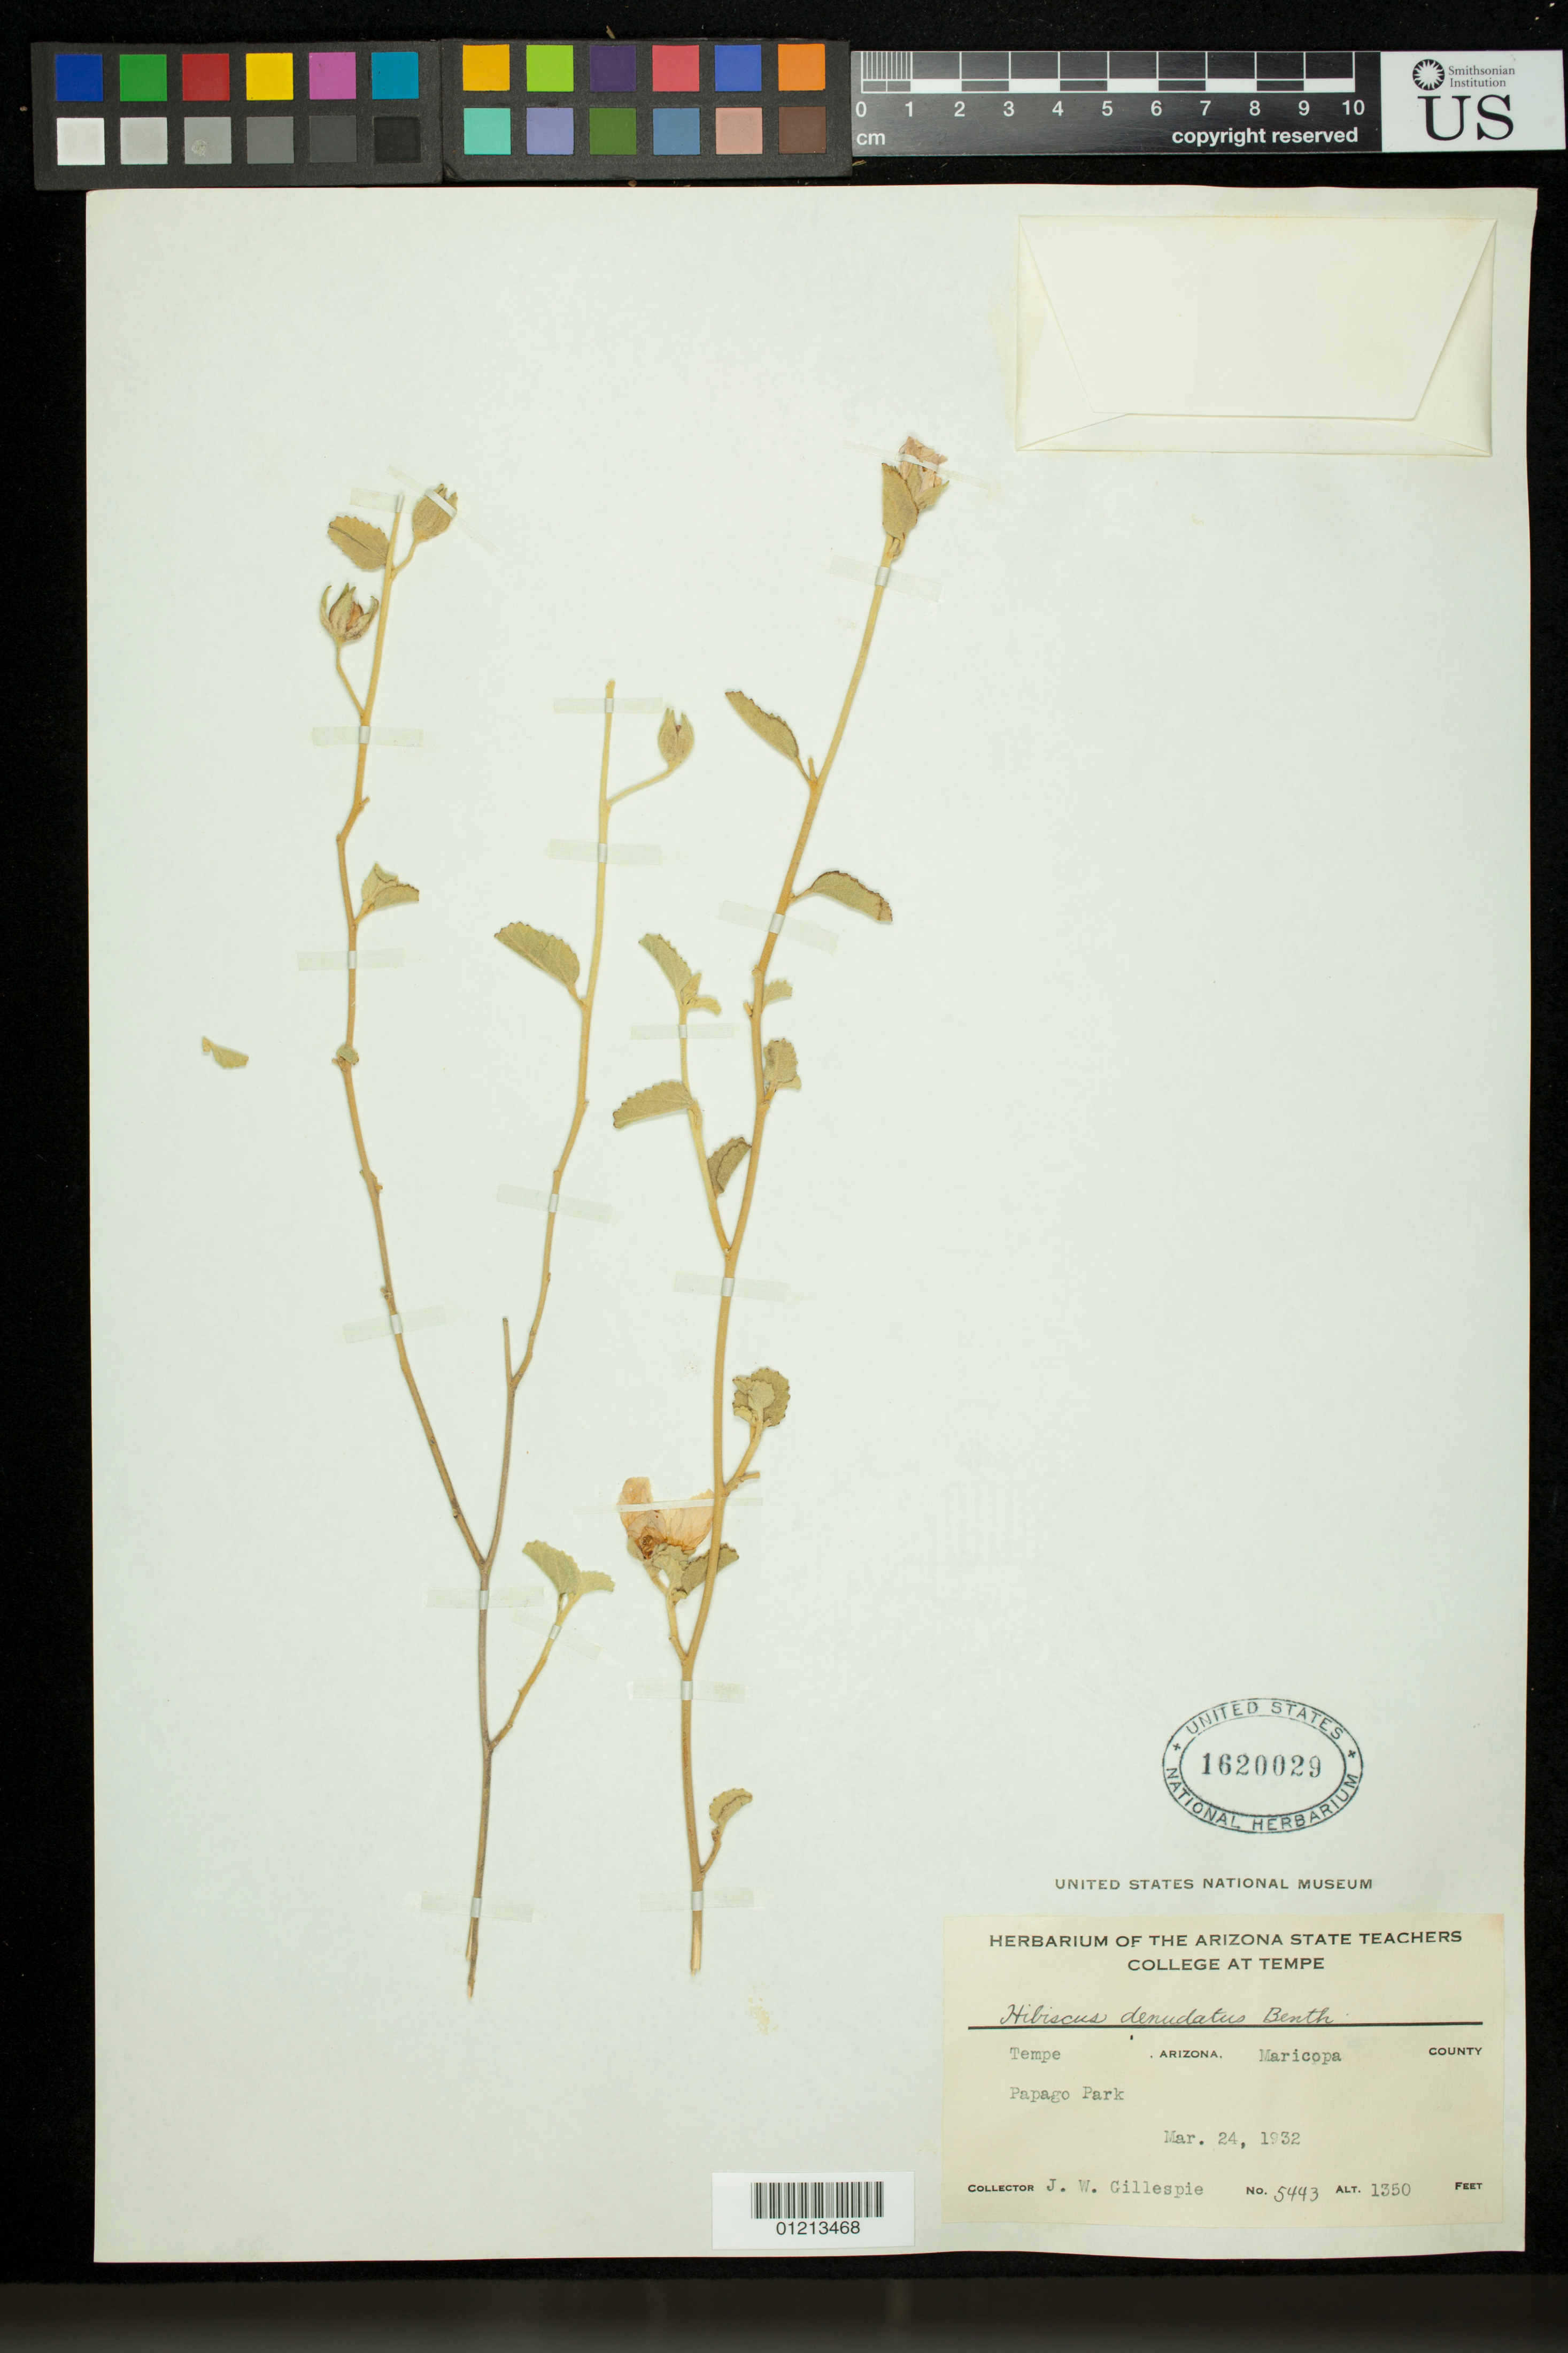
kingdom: Plantae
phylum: Tracheophyta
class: Magnoliopsida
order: Malvales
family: Malvaceae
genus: Hibiscus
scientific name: Hibiscus denudatus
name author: Benth.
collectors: J. W. Gillespie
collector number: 5443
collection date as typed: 24 Mar 1932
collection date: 1932-03-24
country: United States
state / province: Arizona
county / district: Maricopa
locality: Tempe, Maricopa County, Papago Park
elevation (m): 411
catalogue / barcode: US 1620029